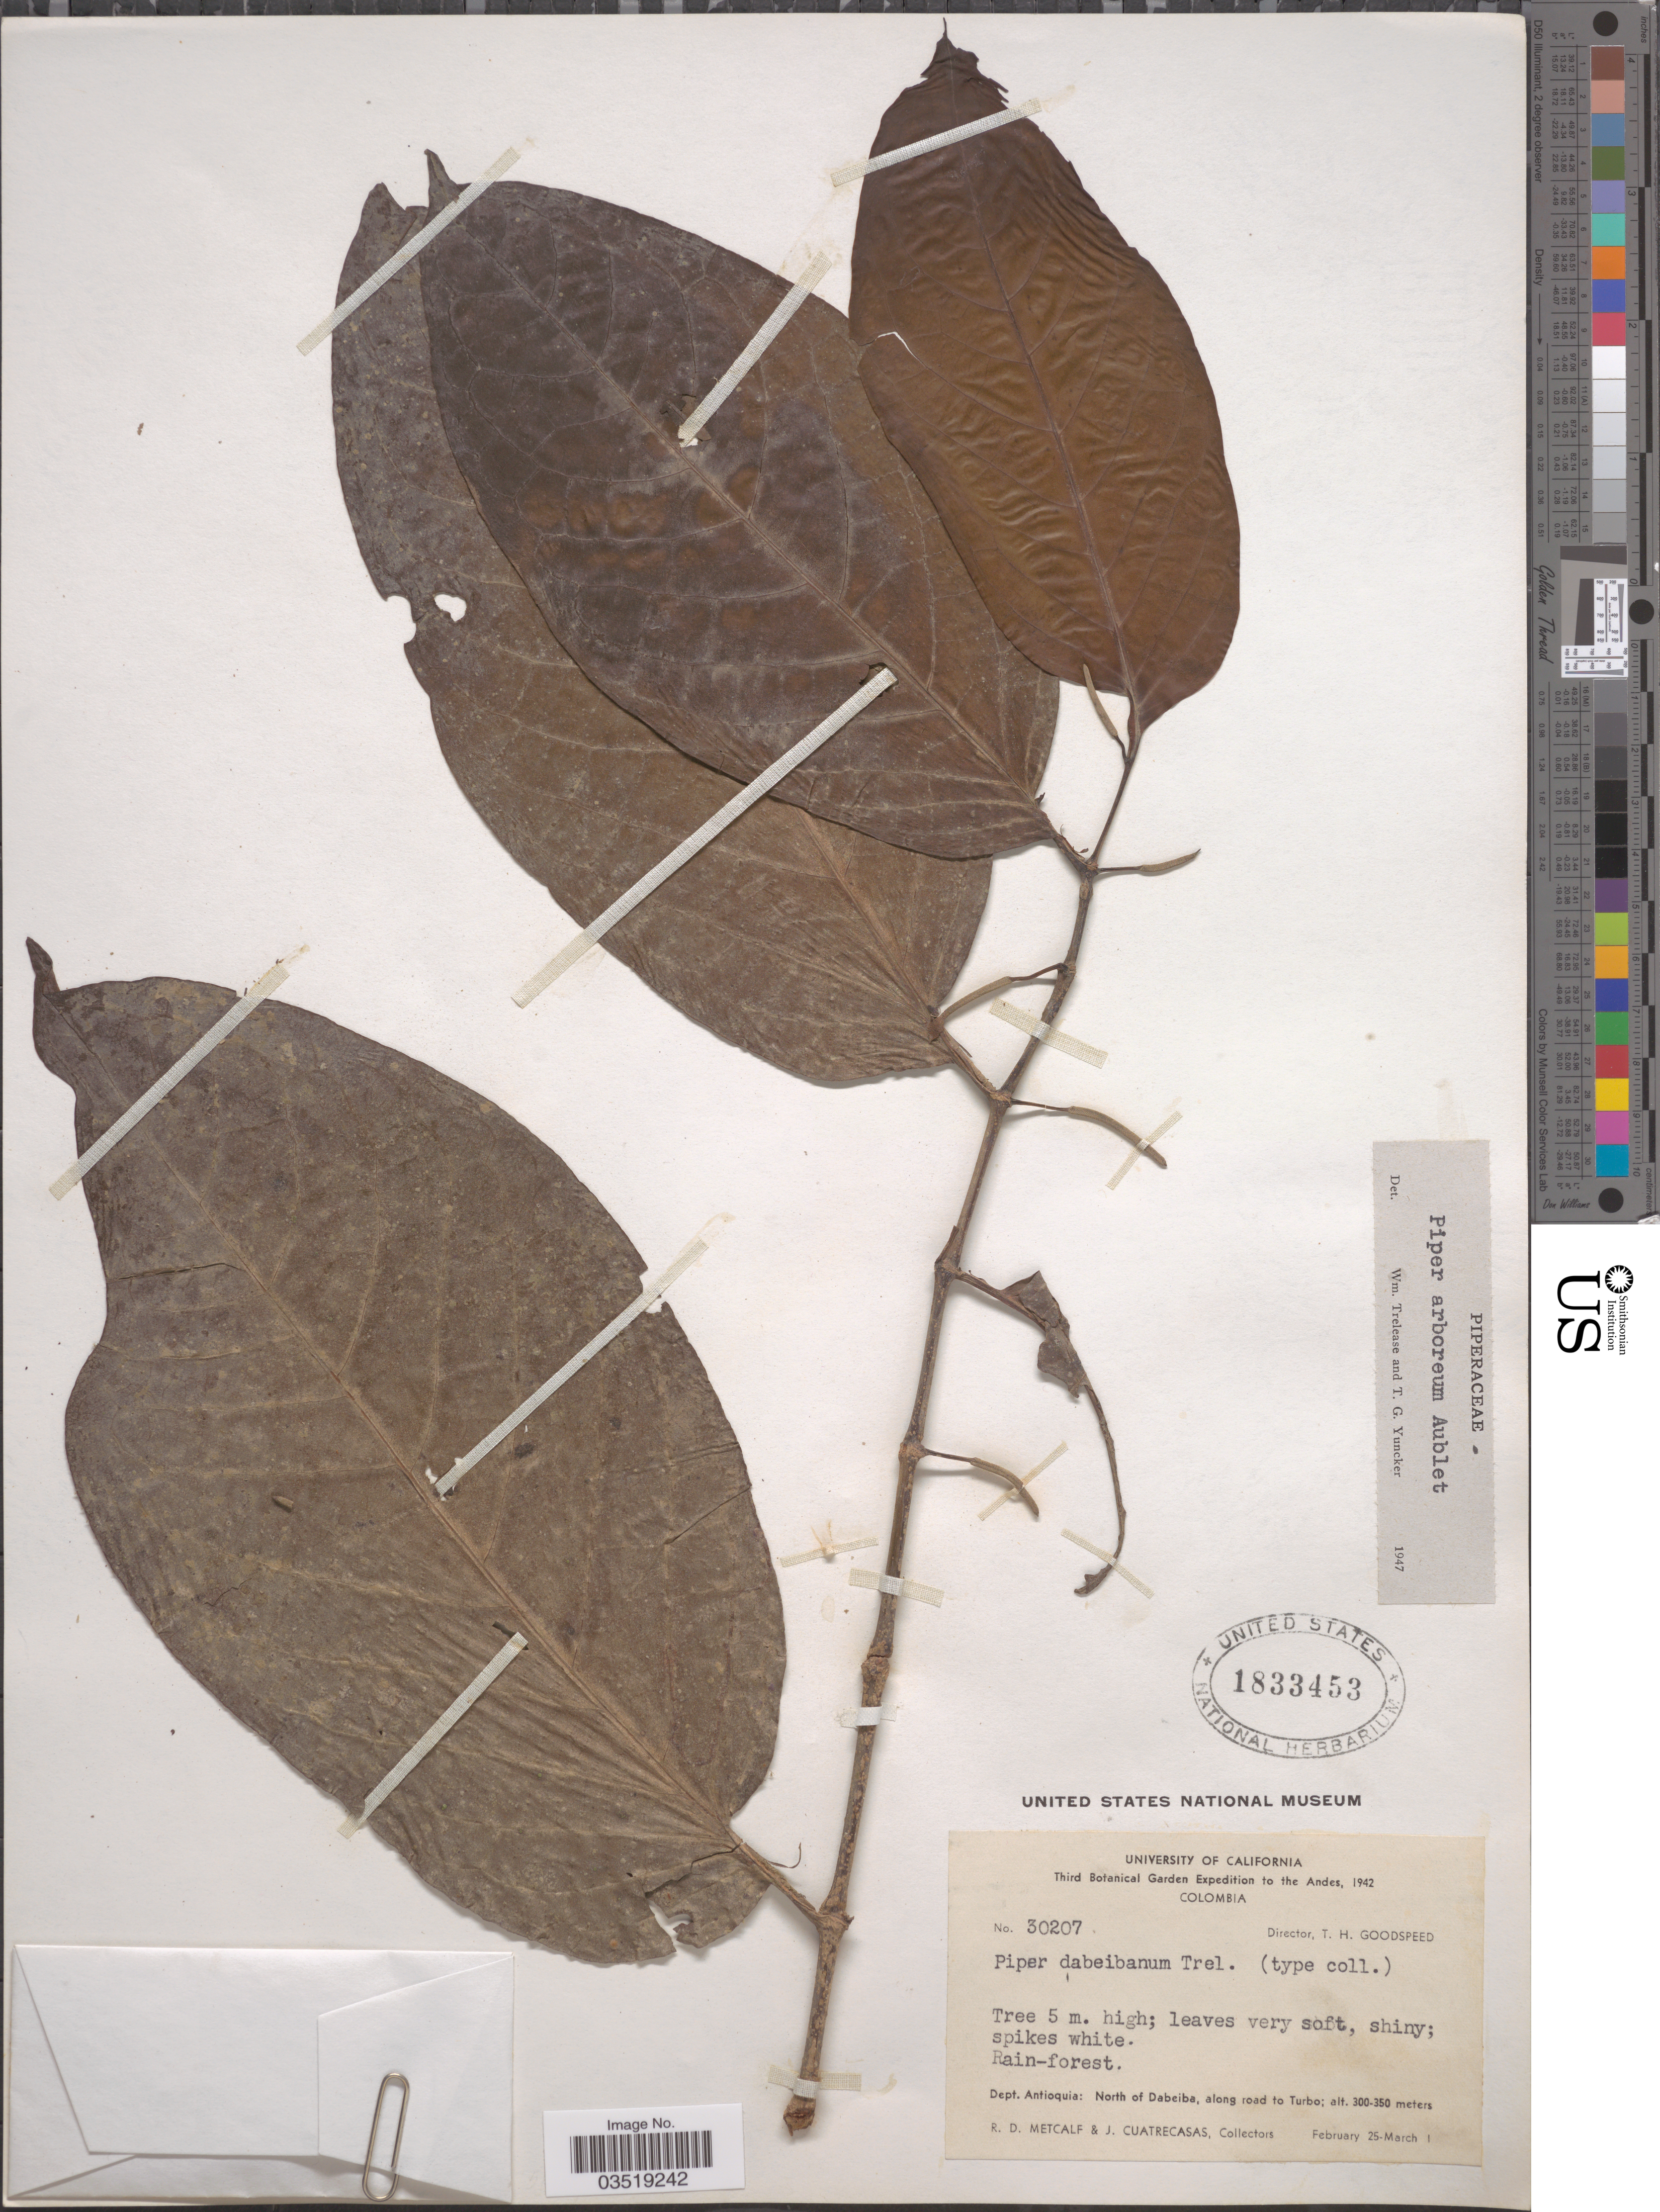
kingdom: Plantae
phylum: Tracheophyta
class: Magnoliopsida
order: Piperales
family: Piperaceae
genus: Piper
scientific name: Piper arboreum var. arboreum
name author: Aubl.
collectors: R. D. Metcalf & J. Cuatrecasas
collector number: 30207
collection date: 1942-02-25/1942-03-01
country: Colombia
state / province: Antioquia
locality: Andes. Dept. Antioquia: North of Dabeiba, along road to Turbo.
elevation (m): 300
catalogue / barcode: US 1833453